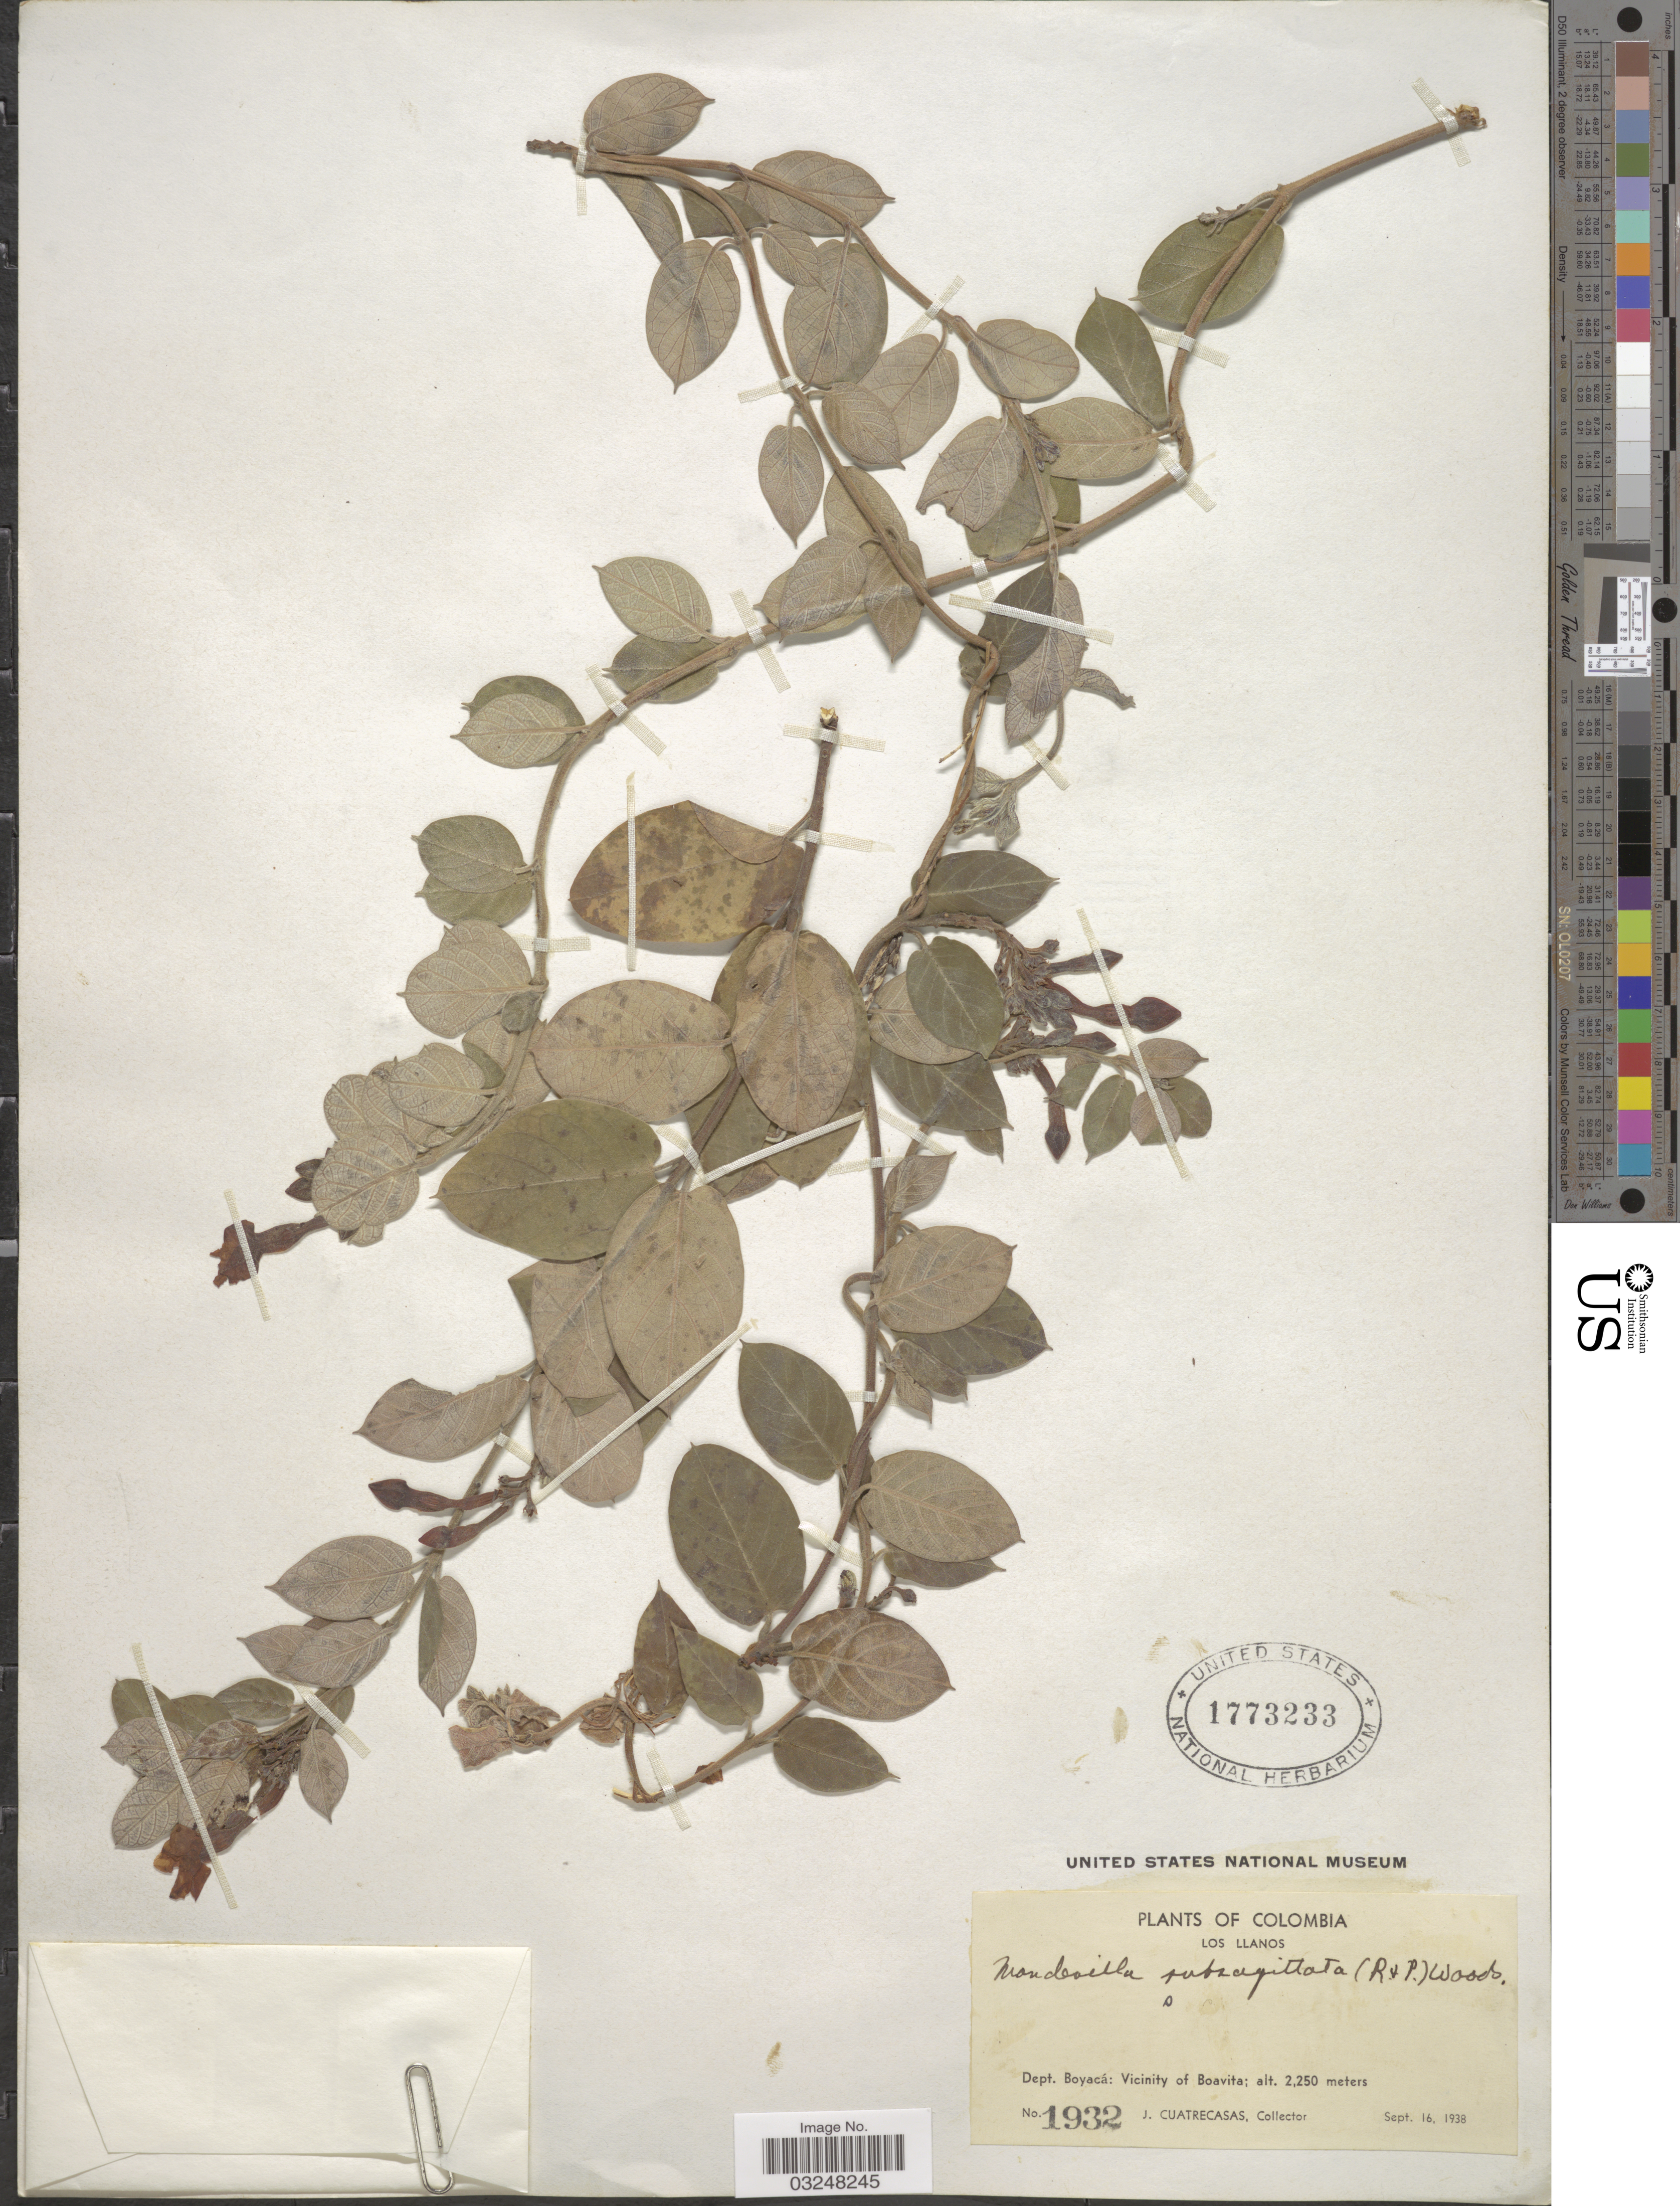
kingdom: Plantae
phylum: Tracheophyta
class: Magnoliopsida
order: Gentianales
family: Apocynaceae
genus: Mandevilla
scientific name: Mandevilla subsagittata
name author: (Ruiz & Pav.) Woodson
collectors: J. Cuatrecasas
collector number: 1932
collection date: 1938-09-16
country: Colombia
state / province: Boyacá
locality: Los Llanos. Dept. Boyacá: Vicinity of Boavita.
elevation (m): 2250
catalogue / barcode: US 1773233